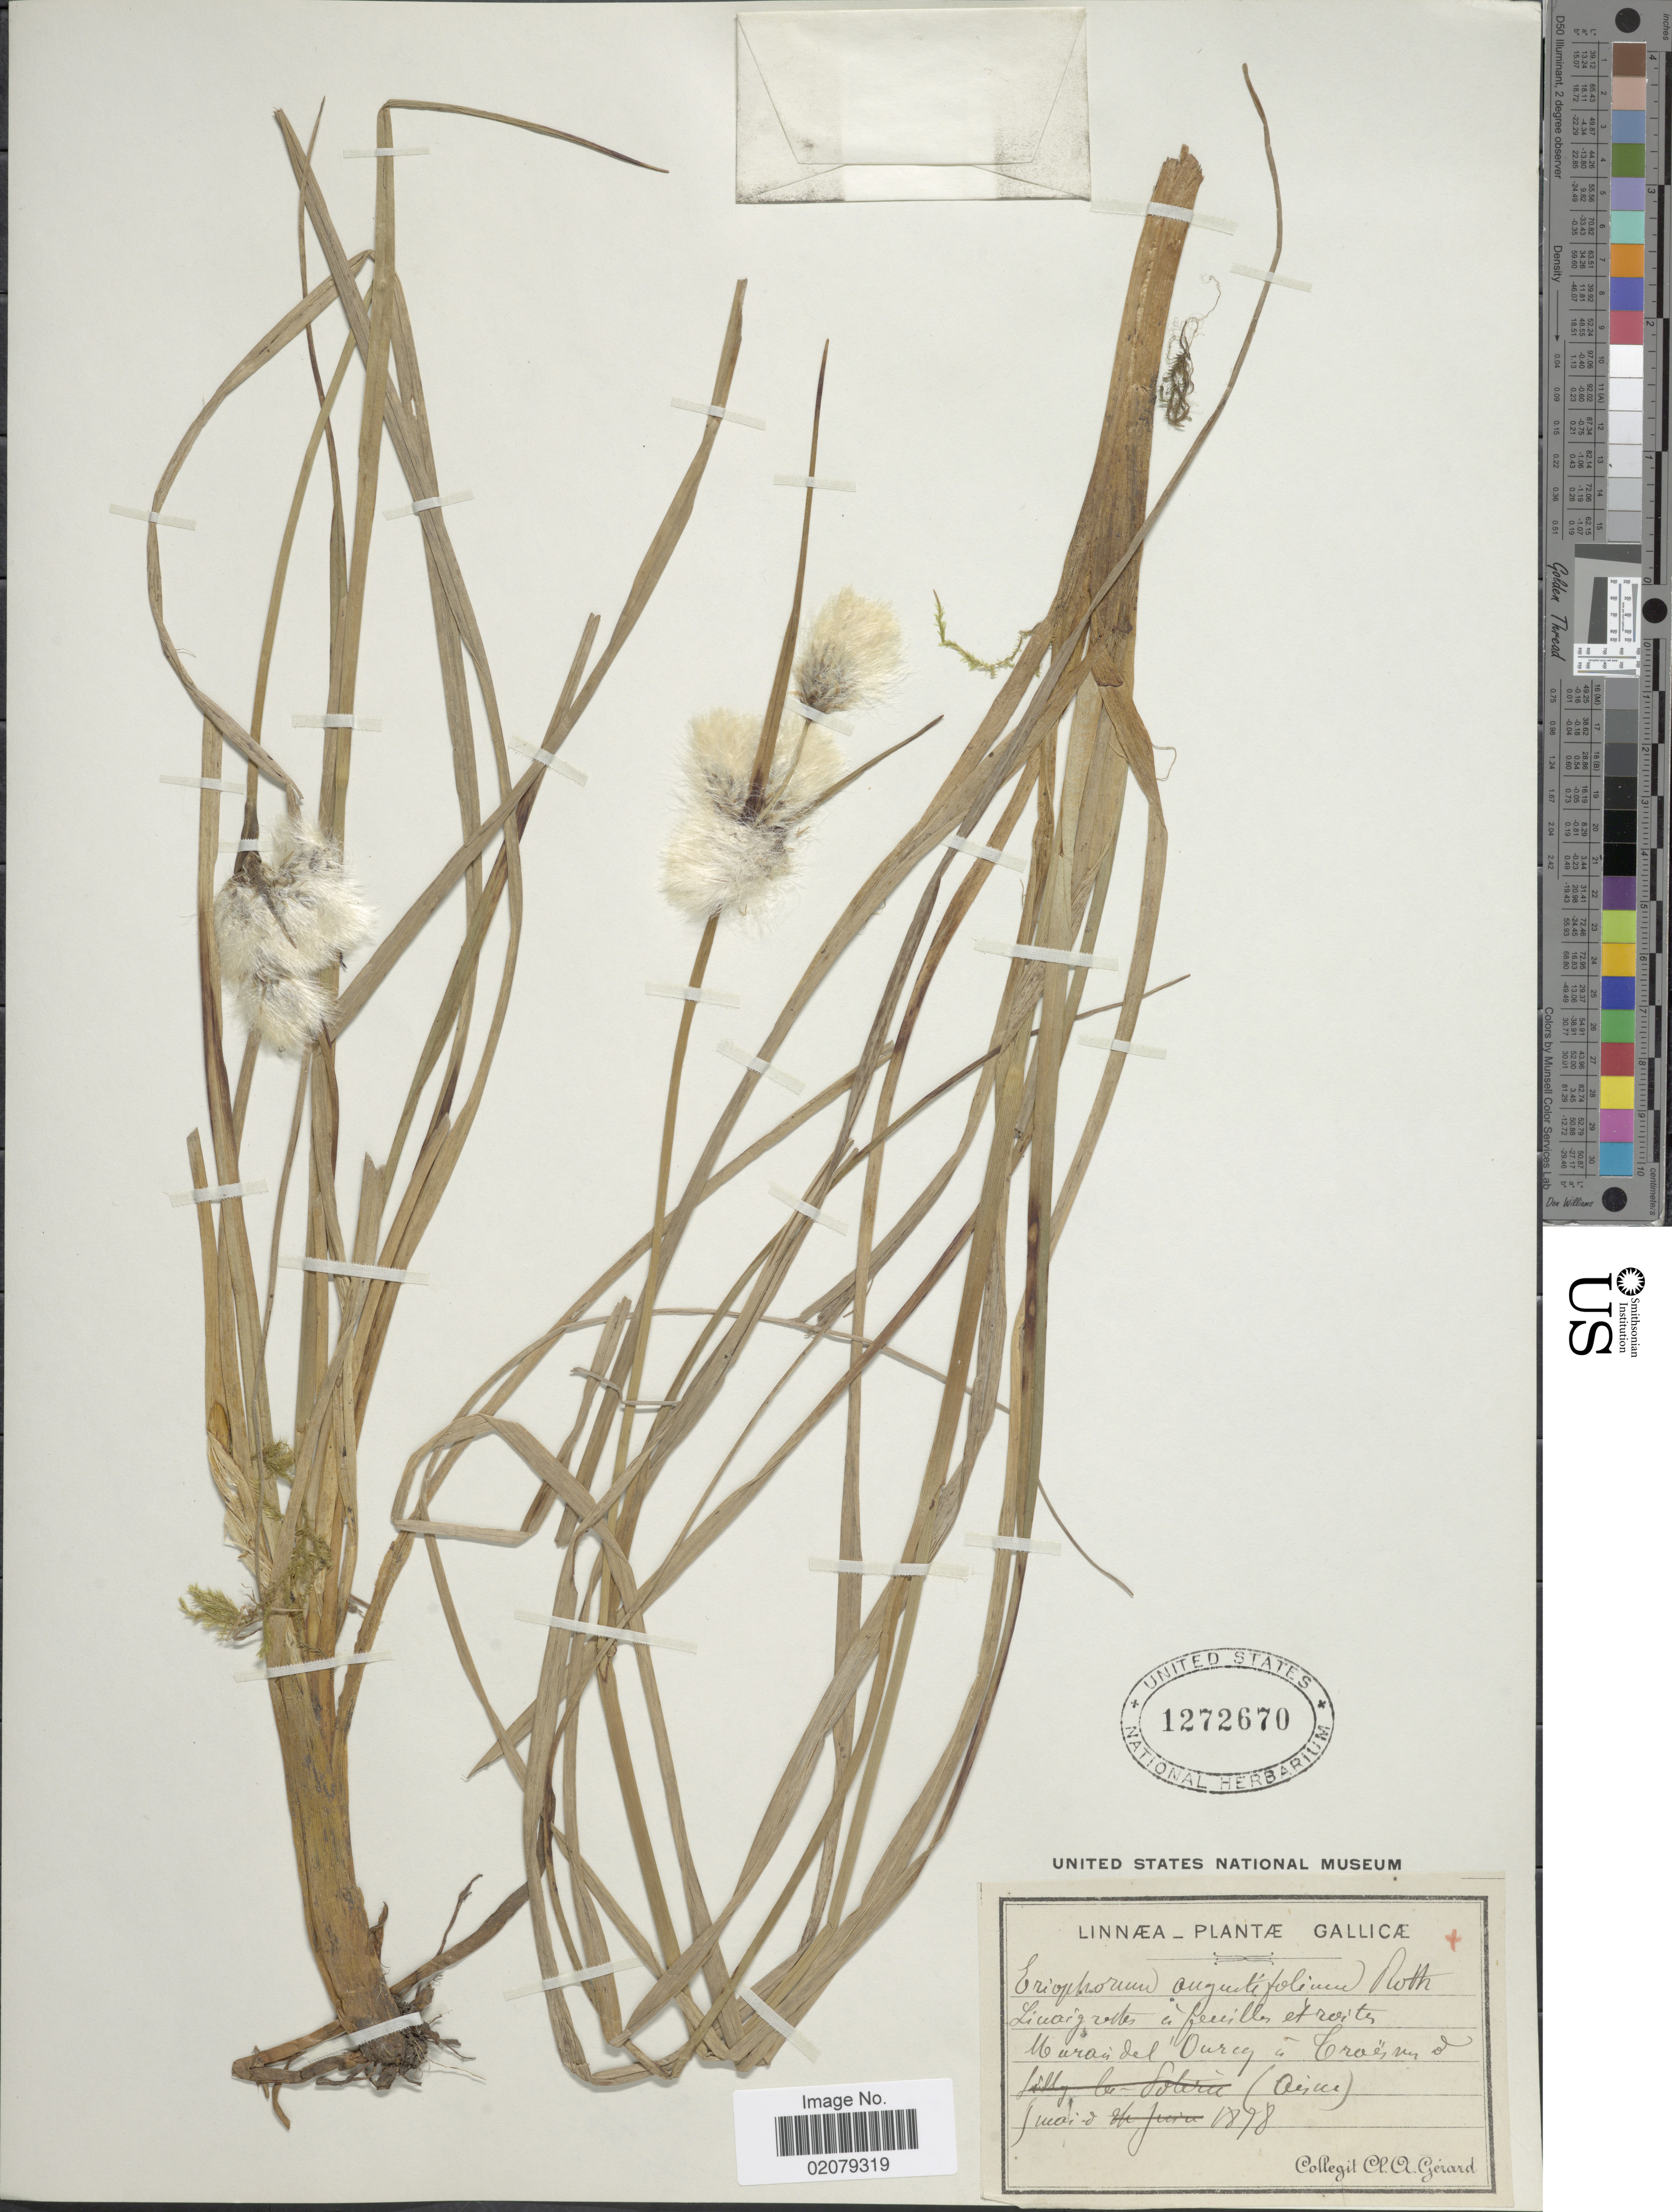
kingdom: Plantae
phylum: Tracheophyta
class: Liliopsida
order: Poales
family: Cyperaceae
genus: Eriophorum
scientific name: Eriophorum angustifolium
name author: Honck.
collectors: C. Gerard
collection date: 1878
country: France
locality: Gallicae, Muran del Ourey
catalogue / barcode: US 1272670